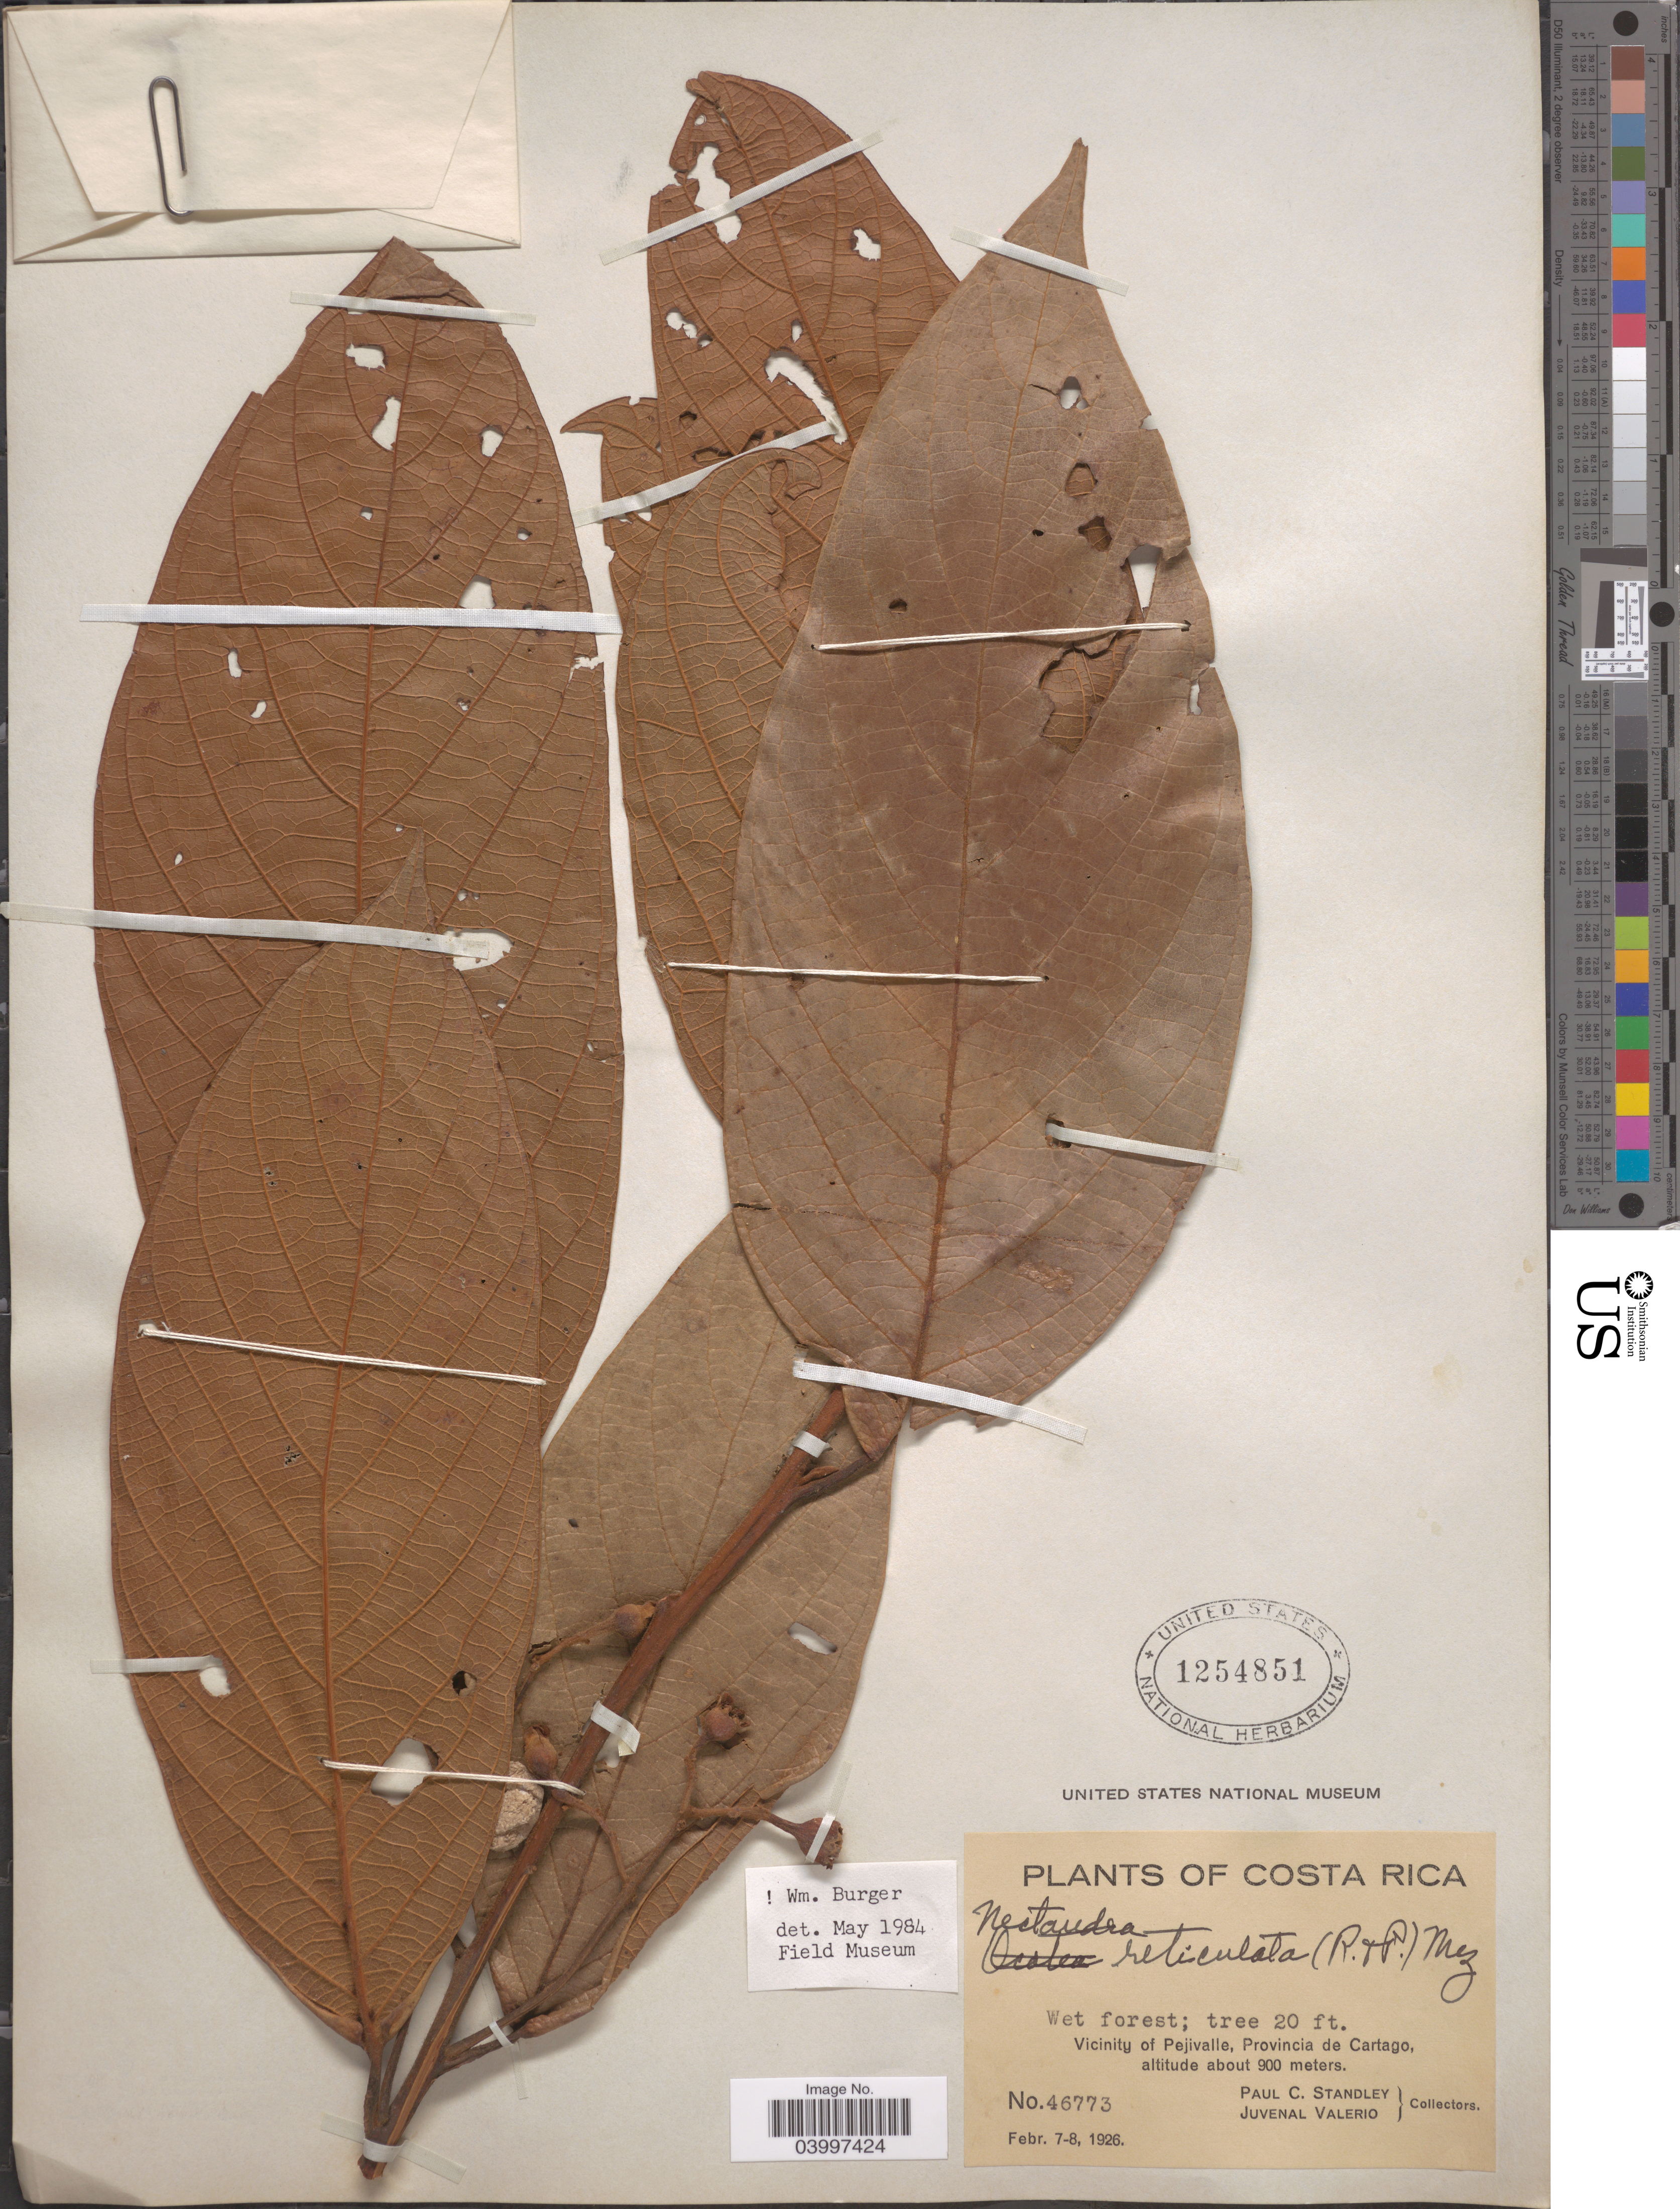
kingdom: Plantae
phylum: Tracheophyta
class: Magnoliopsida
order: Laurales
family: Lauraceae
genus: Nectandra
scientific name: Nectandra reticulata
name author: (Ruiz & Pav.) Mez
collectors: P. C. Standley & J. Valerio R.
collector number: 46773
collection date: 1926-02-07/1926-02-08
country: Costa Rica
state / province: Cartago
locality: Vicinity of Pejivalle.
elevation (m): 900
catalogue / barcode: US 1254851